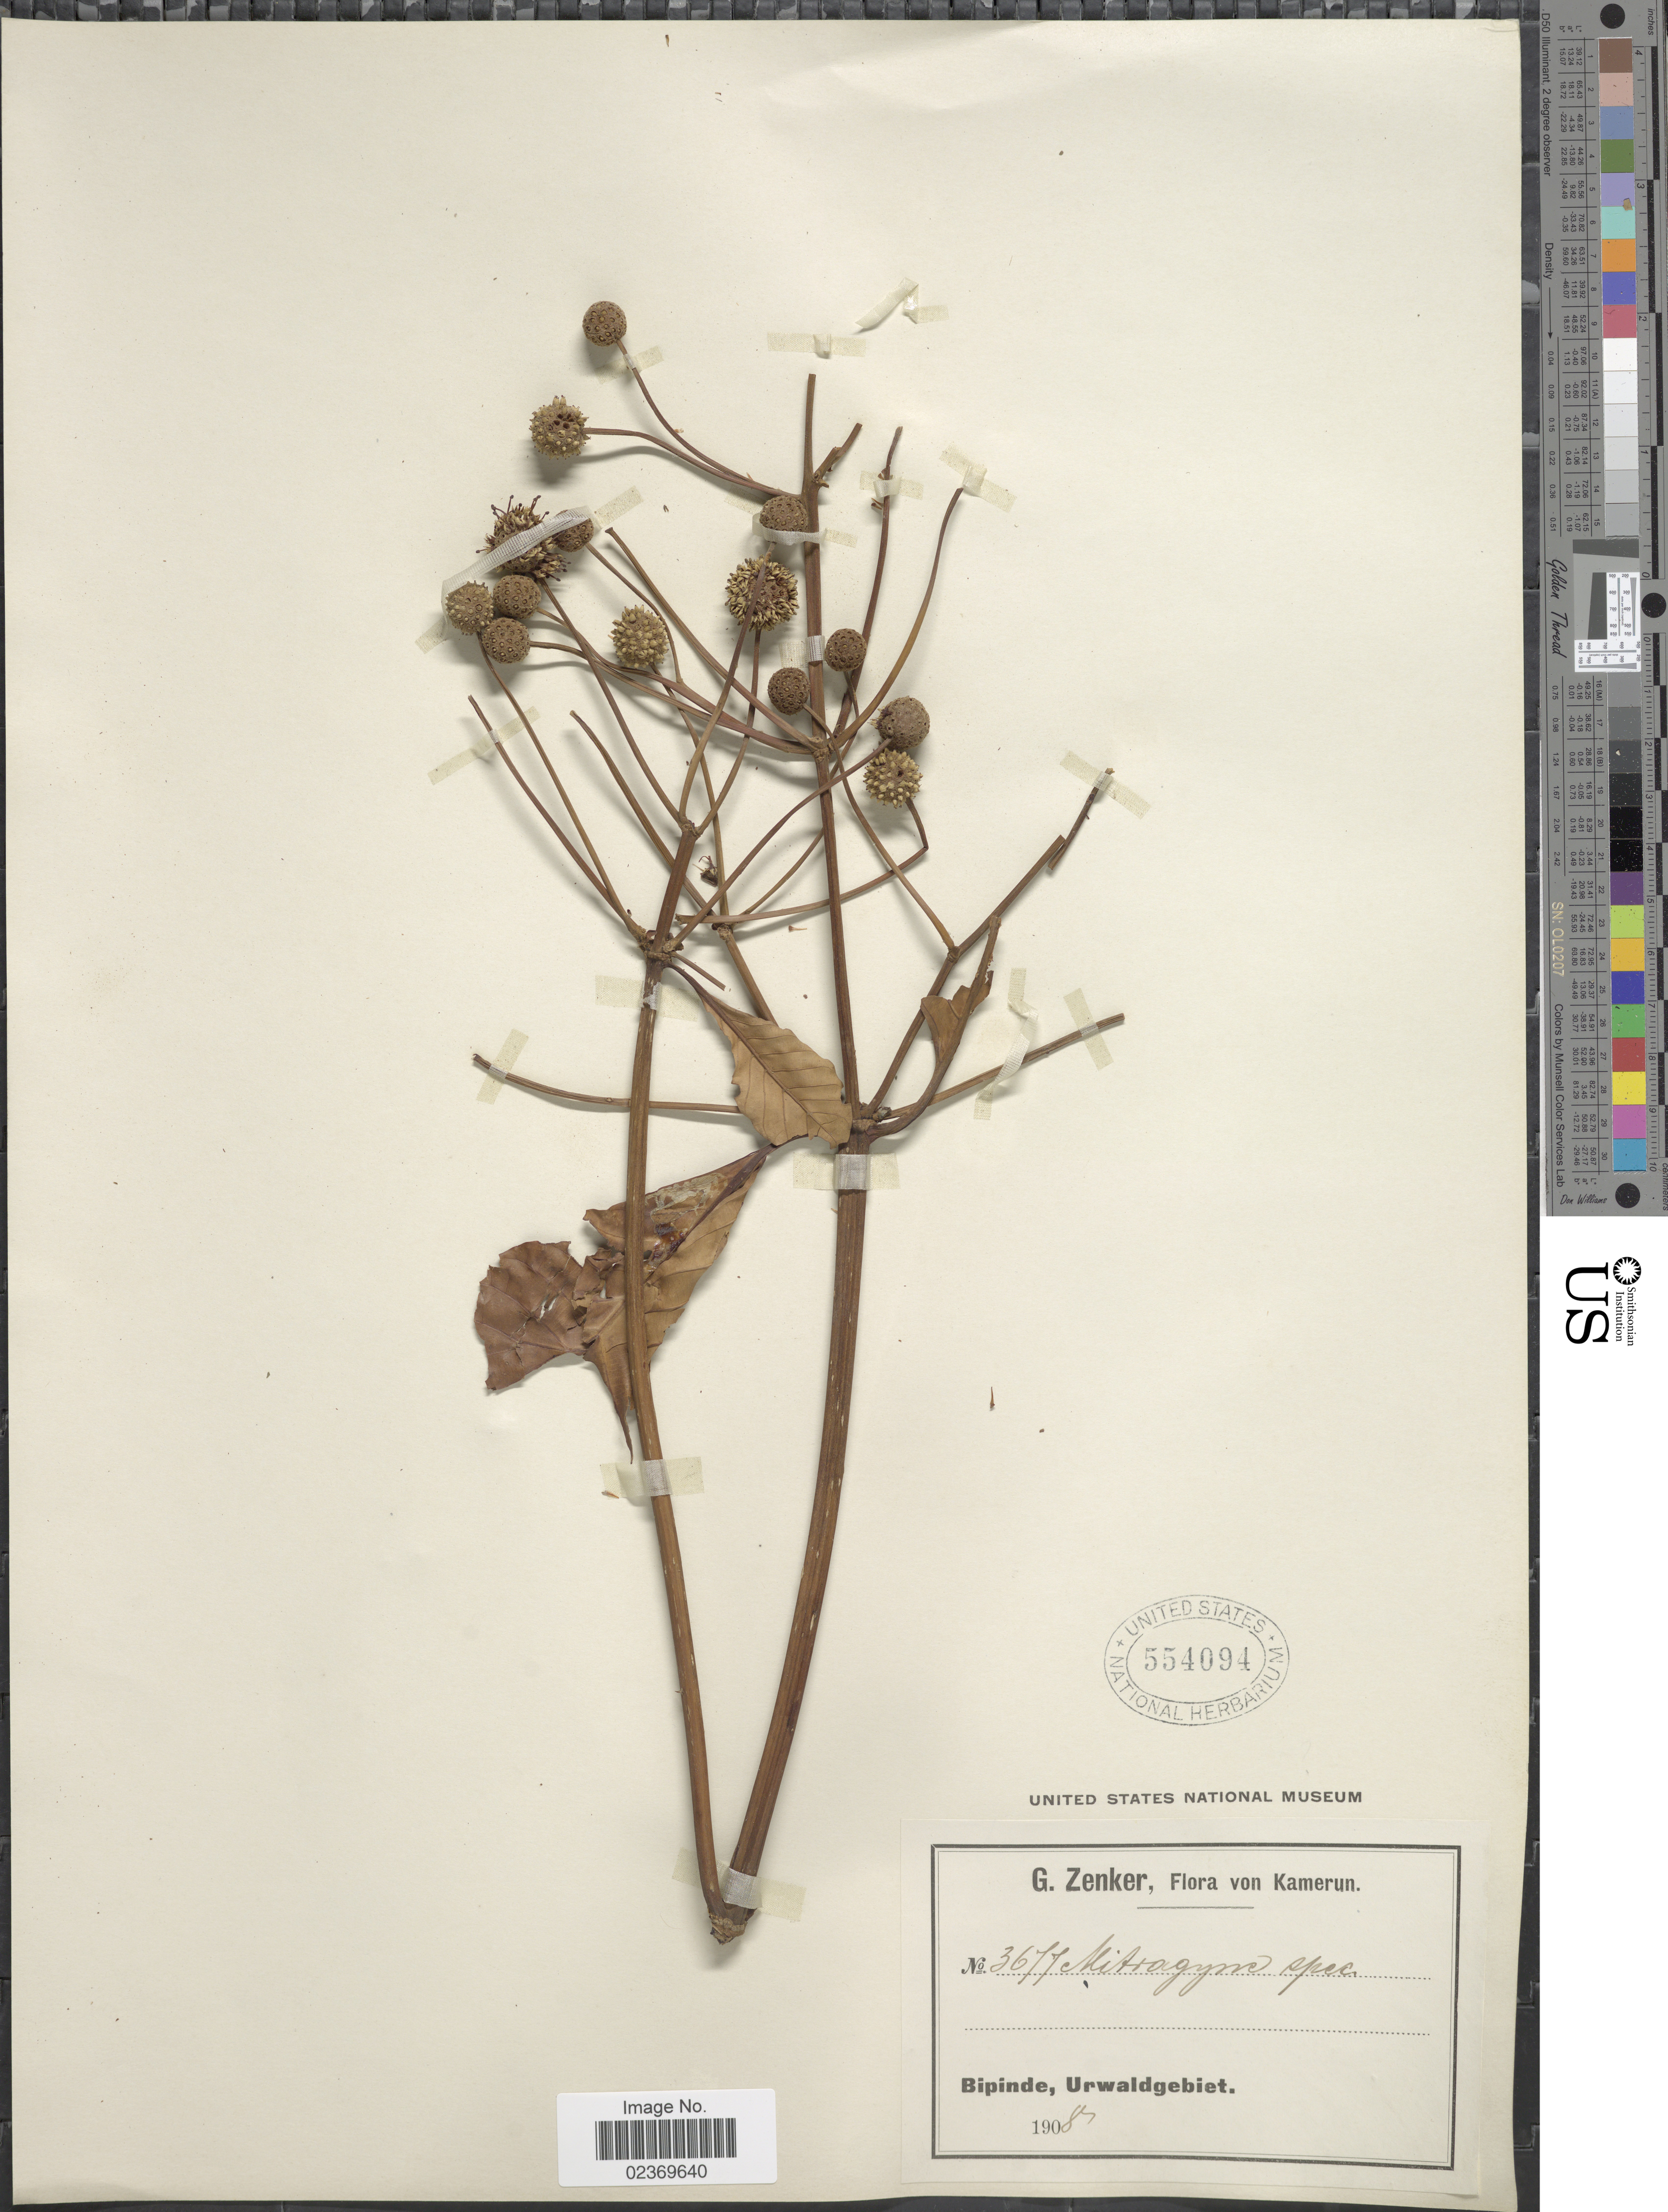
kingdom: Plantae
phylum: Tracheophyta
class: Magnoliopsida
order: Gentianales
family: Rubiaceae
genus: Mitragyna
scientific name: Mitragyna sp.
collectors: G. A. Zenker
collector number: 3677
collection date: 1908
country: Cameroon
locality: Kamerun, Bipinde, Urwaldgebiet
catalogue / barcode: US 554094